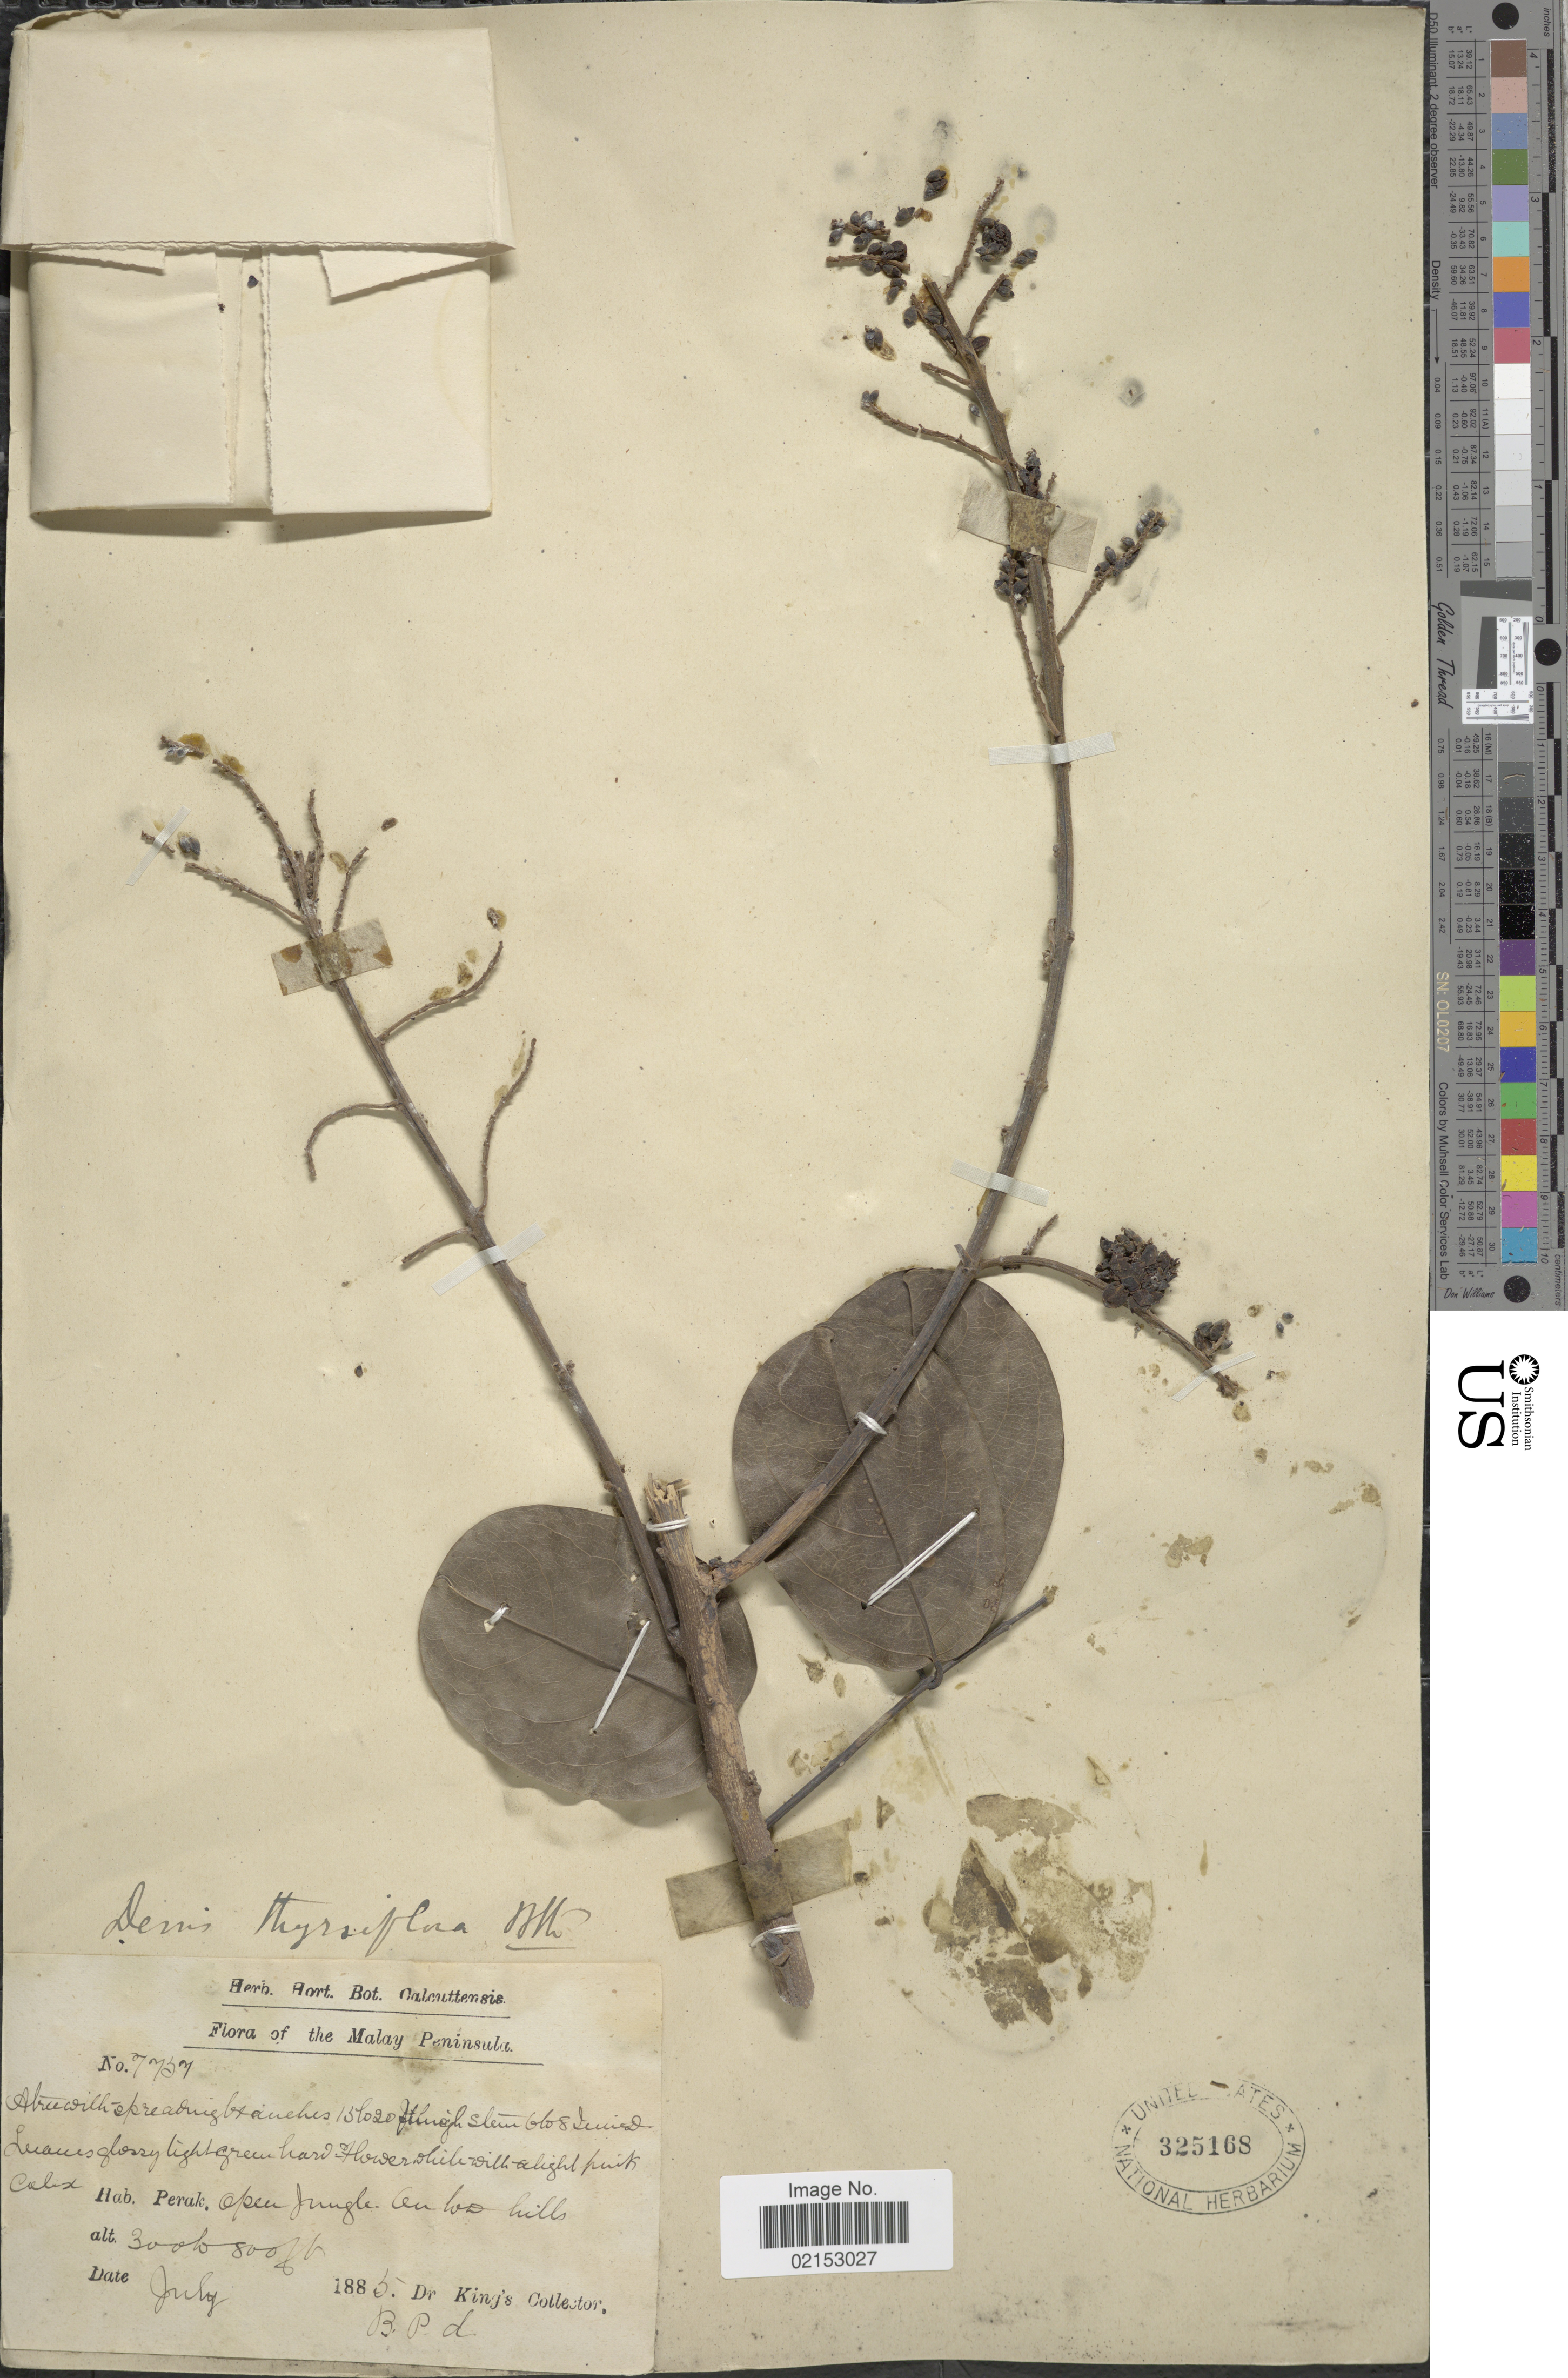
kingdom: Plantae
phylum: Tracheophyta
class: Magnoliopsida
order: Fabales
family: Fabaceae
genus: Aganope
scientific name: Aganope thyrsiflora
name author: (Benth.) Polhill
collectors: Dr. King's collector & B. P. d.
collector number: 7757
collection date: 1885-07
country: Malaysia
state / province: Perak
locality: Malay Peninsula, Open Jungle, On low hills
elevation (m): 91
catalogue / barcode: US 325168